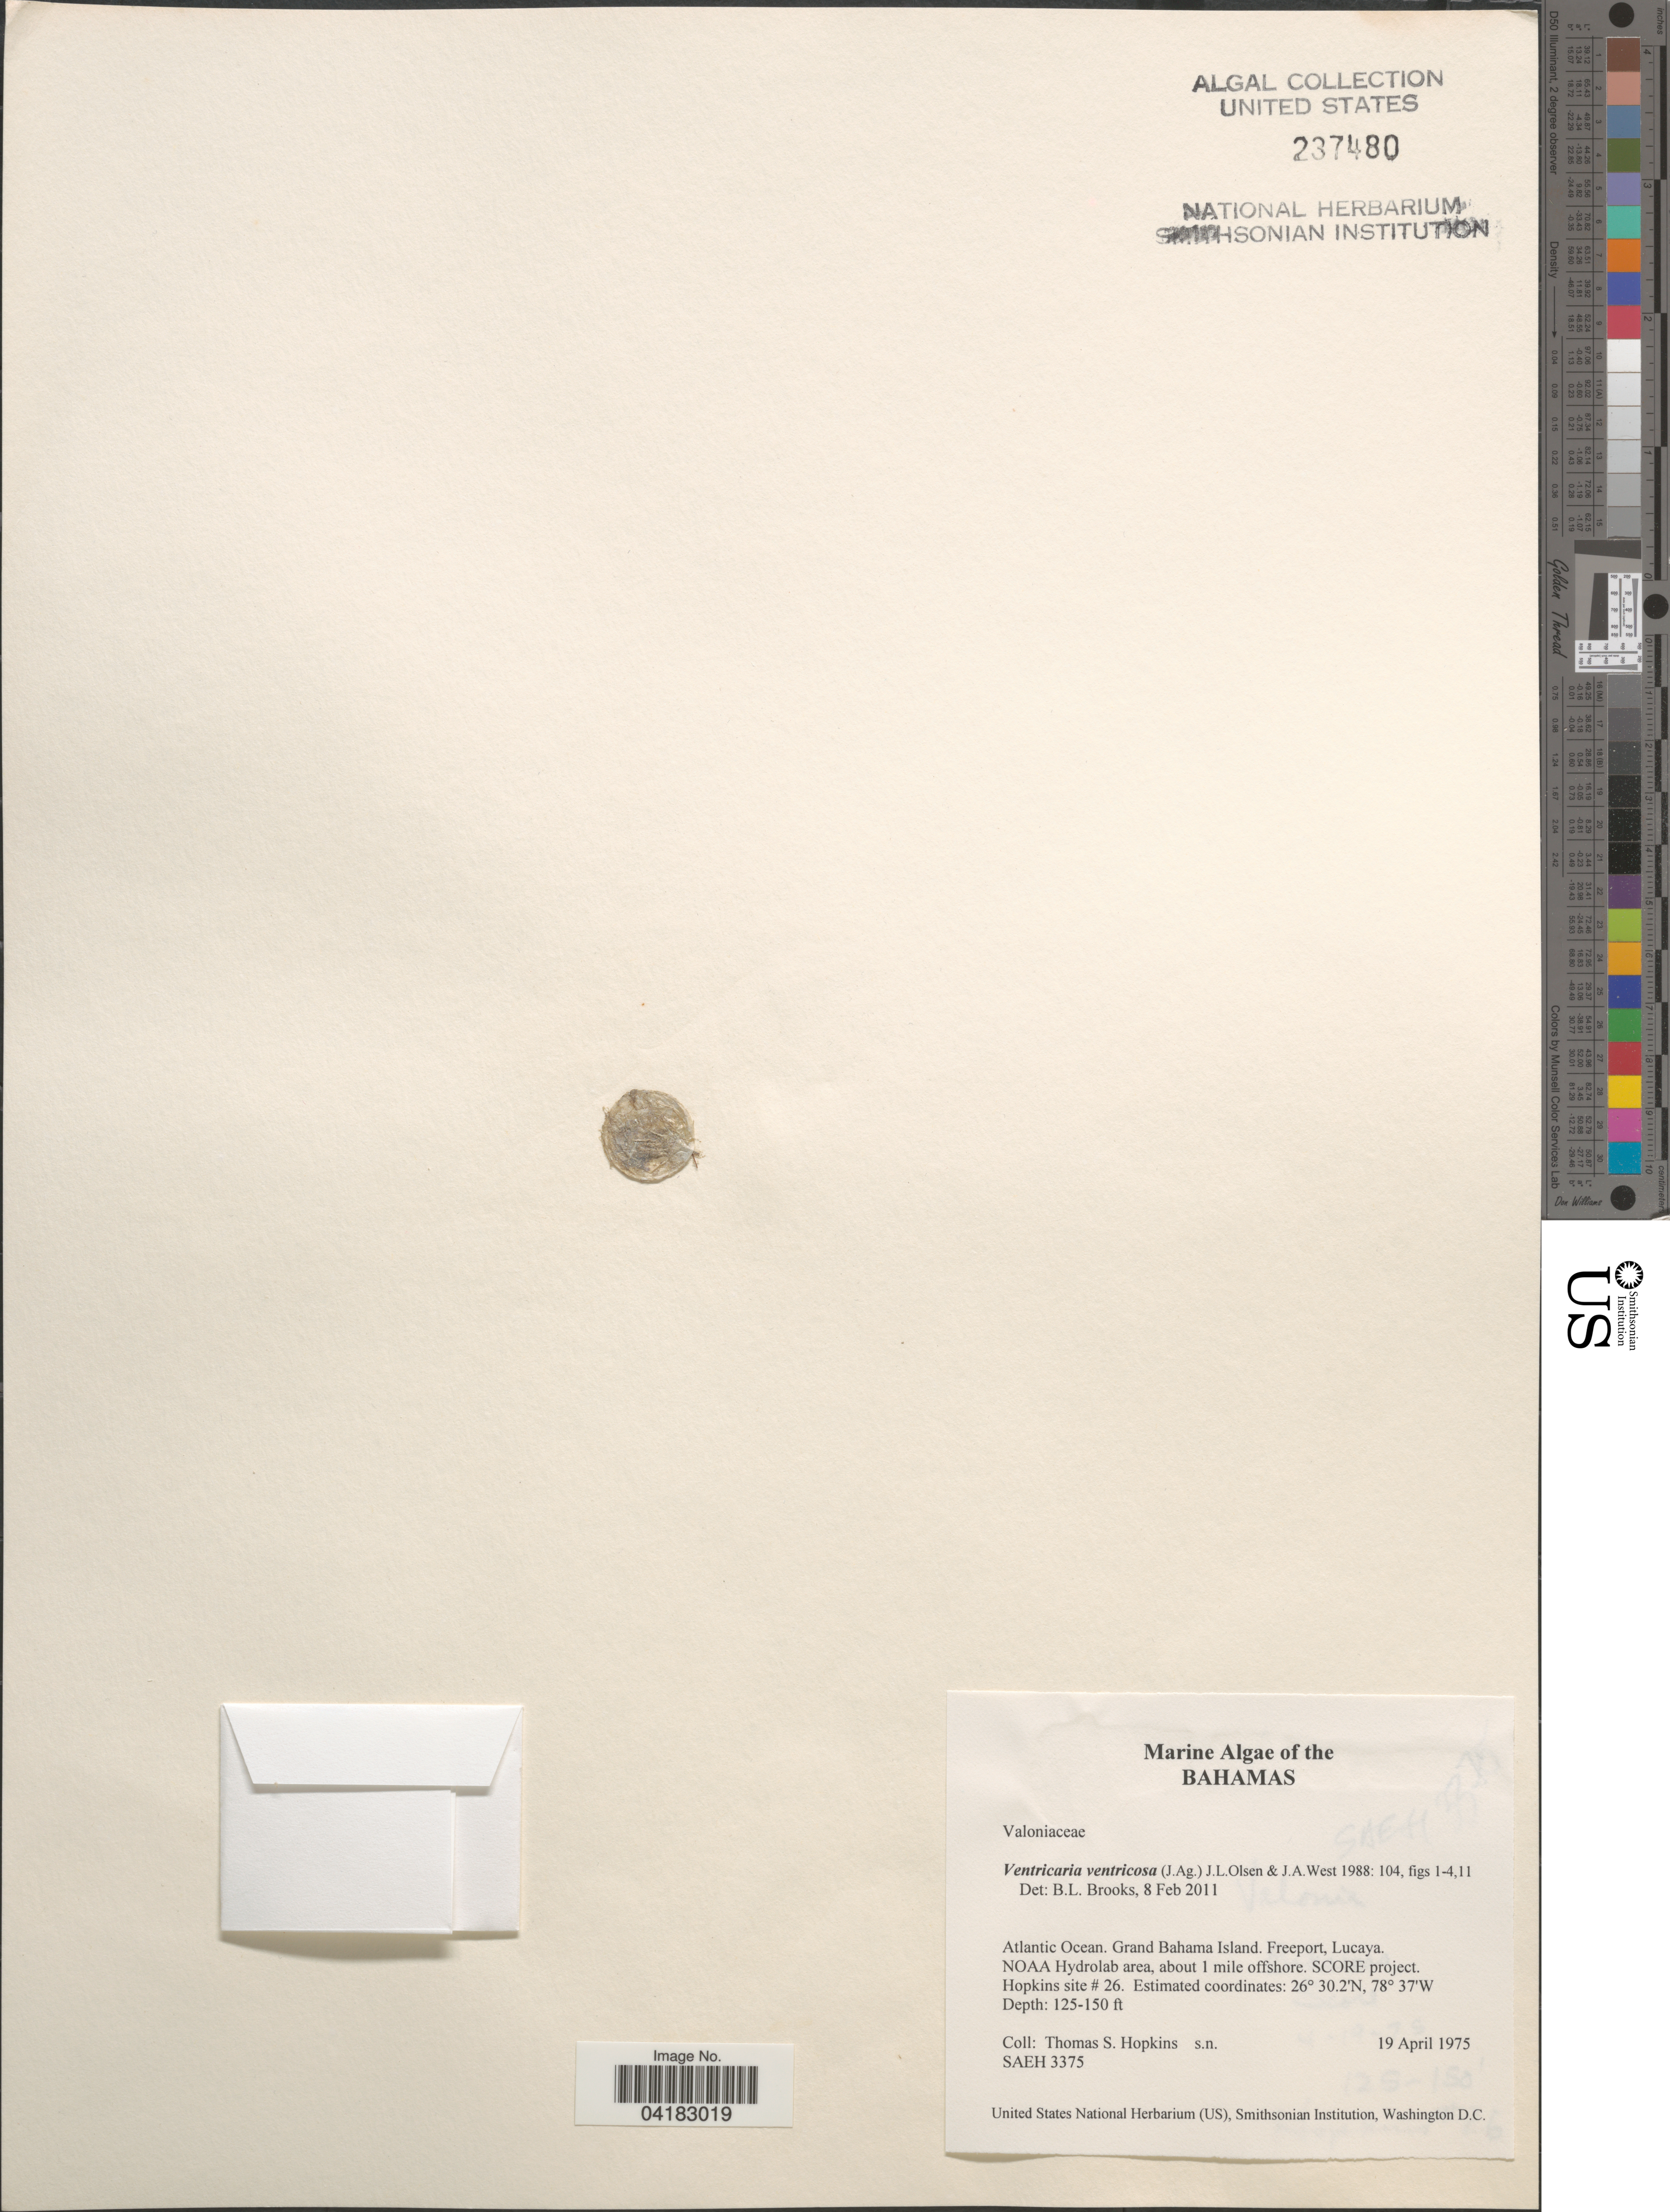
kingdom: Plantae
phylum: Chlorophyta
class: Ulvophyceae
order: Siphonocladales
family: Valoniaceae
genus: Valonia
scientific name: Valonia ventricosa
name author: J. Agardh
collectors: T. Hopkins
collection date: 1975-04-19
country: Bahamas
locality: Atlantic Ocean. Grand Bahama Island. Freeport, Lucaya. NOAA Hydrolab area, about 1 mile offshore. SCORE project. Hopkins site # 26.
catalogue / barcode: US 237480